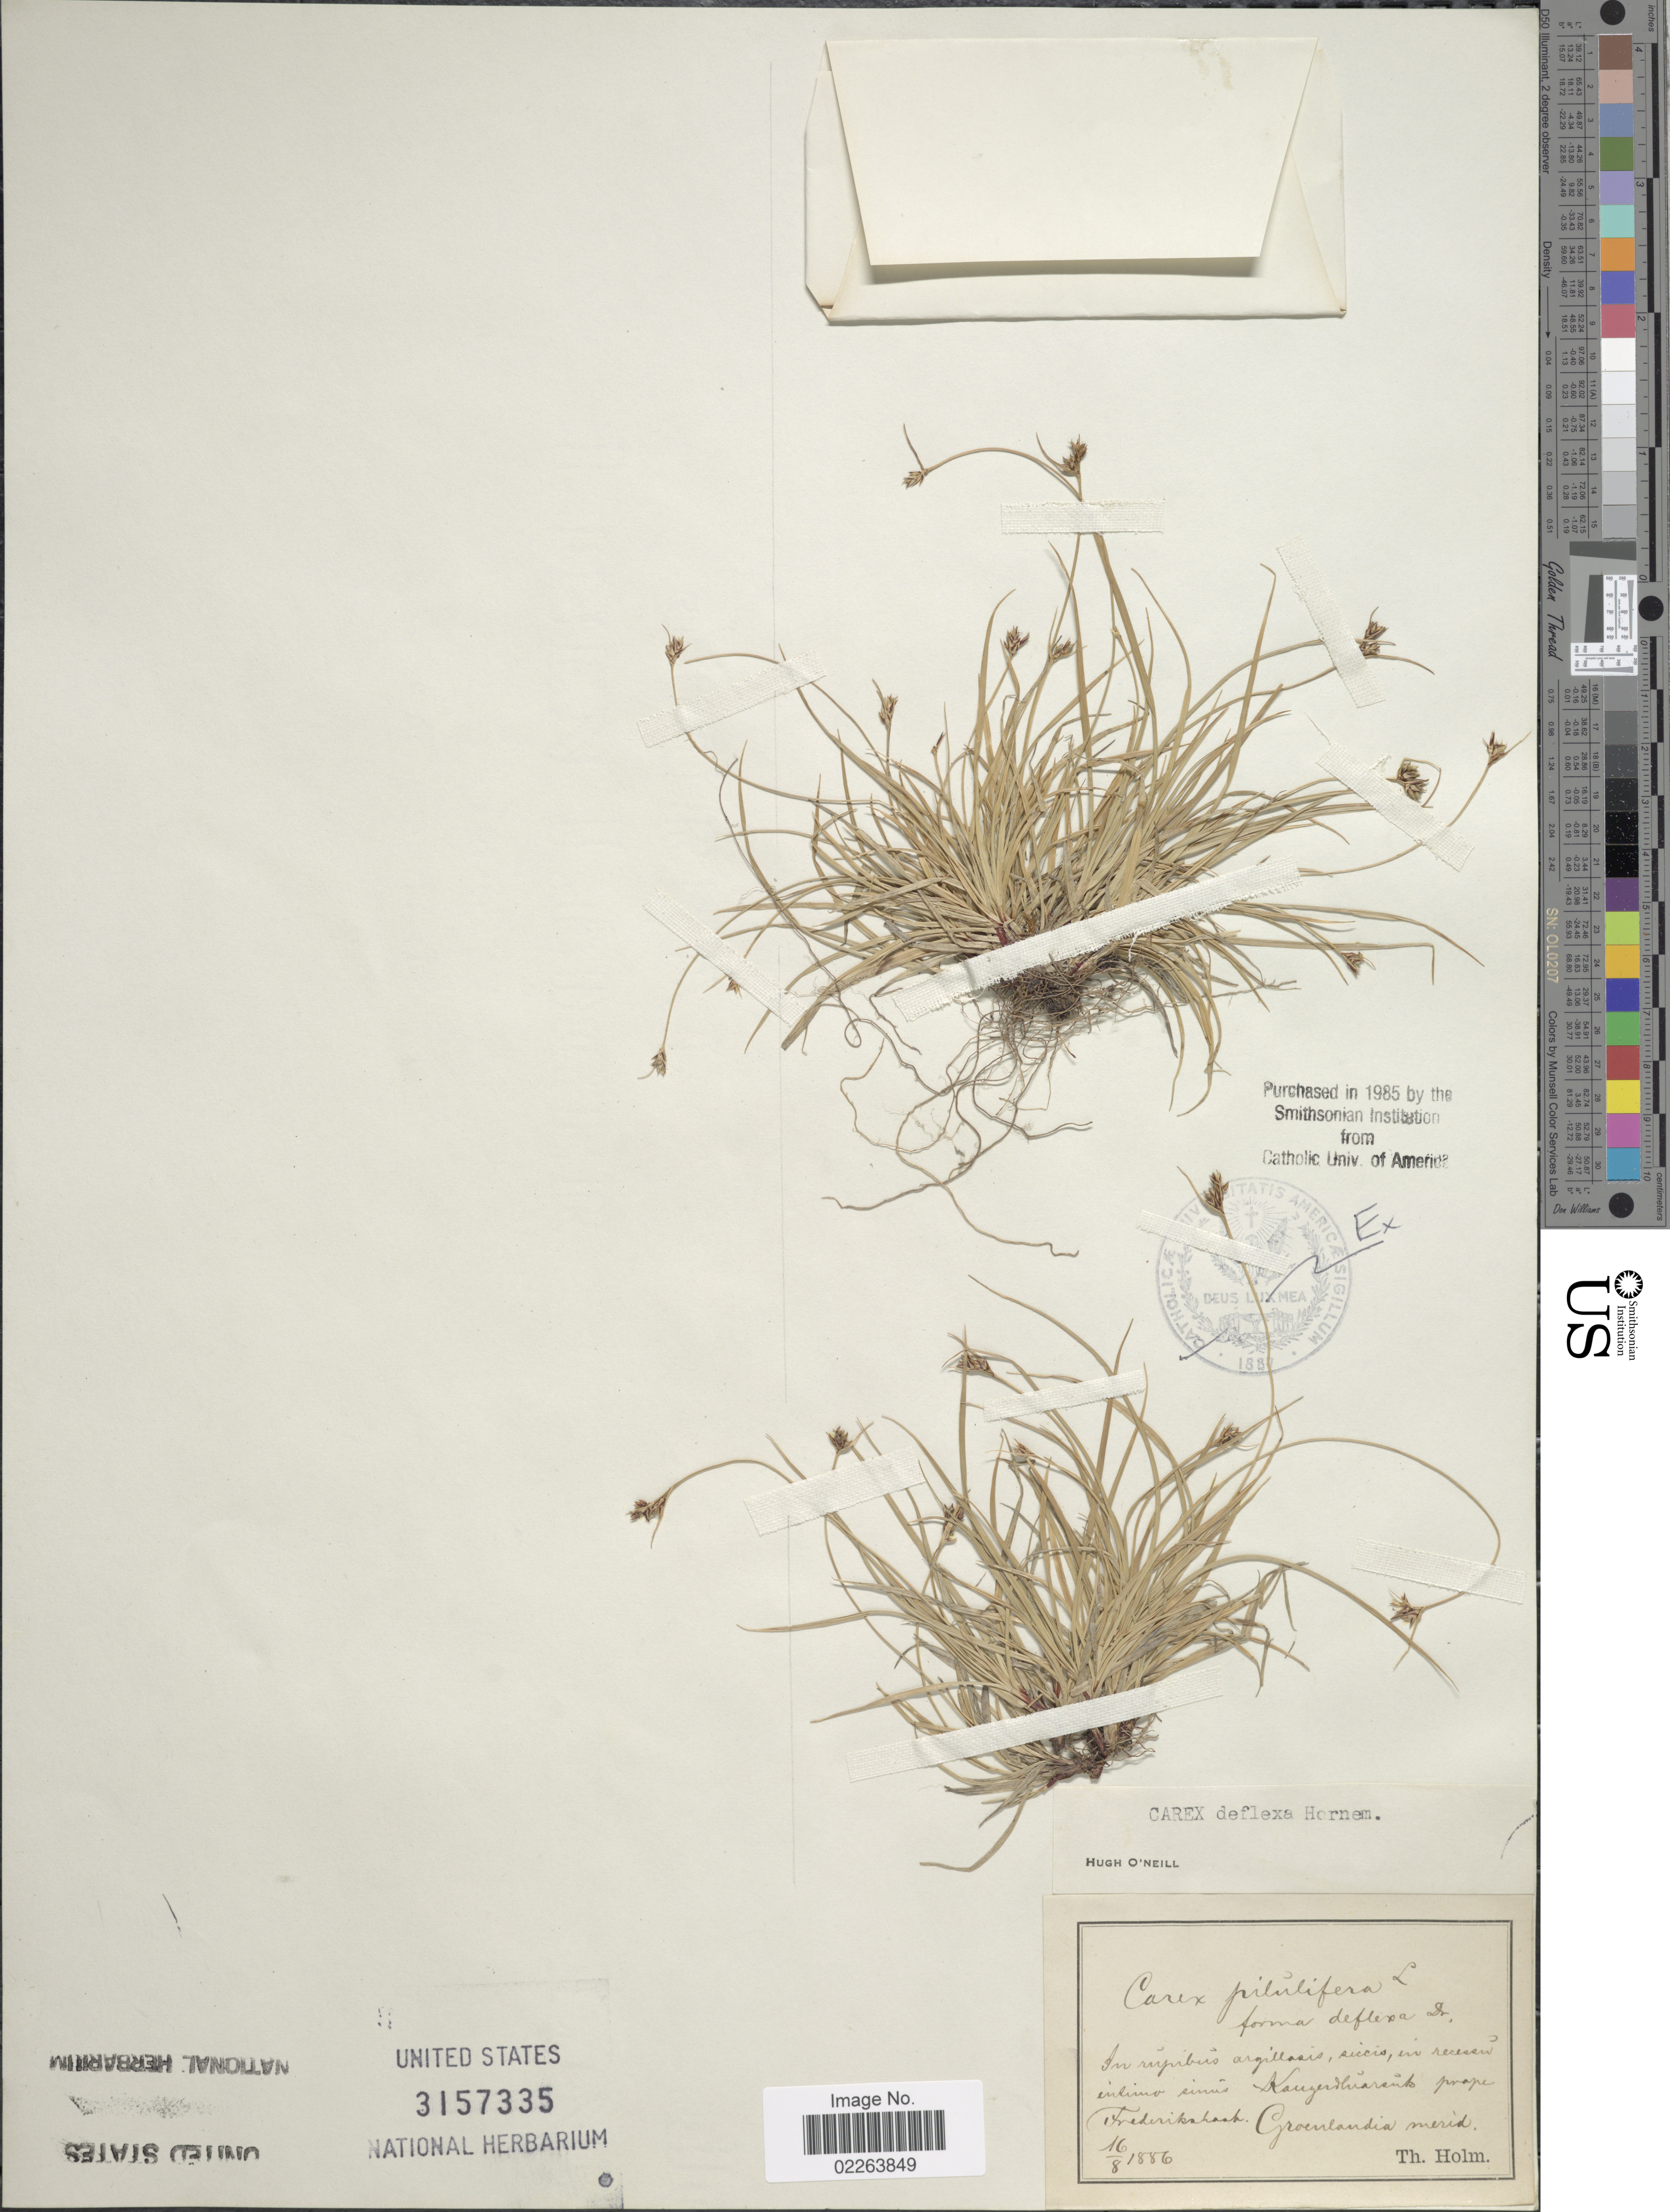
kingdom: Plantae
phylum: Tracheophyta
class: Liliopsida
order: Poales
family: Cyperaceae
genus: Carex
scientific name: Carex deflexa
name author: Hornem.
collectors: T. Holm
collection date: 1886-08-16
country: Greenland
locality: In rupibus argillasis, siccis, in recessn insimo sinus Kangerdluarsuk prope Frederikshaab, Groenl merid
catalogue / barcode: US 3157335